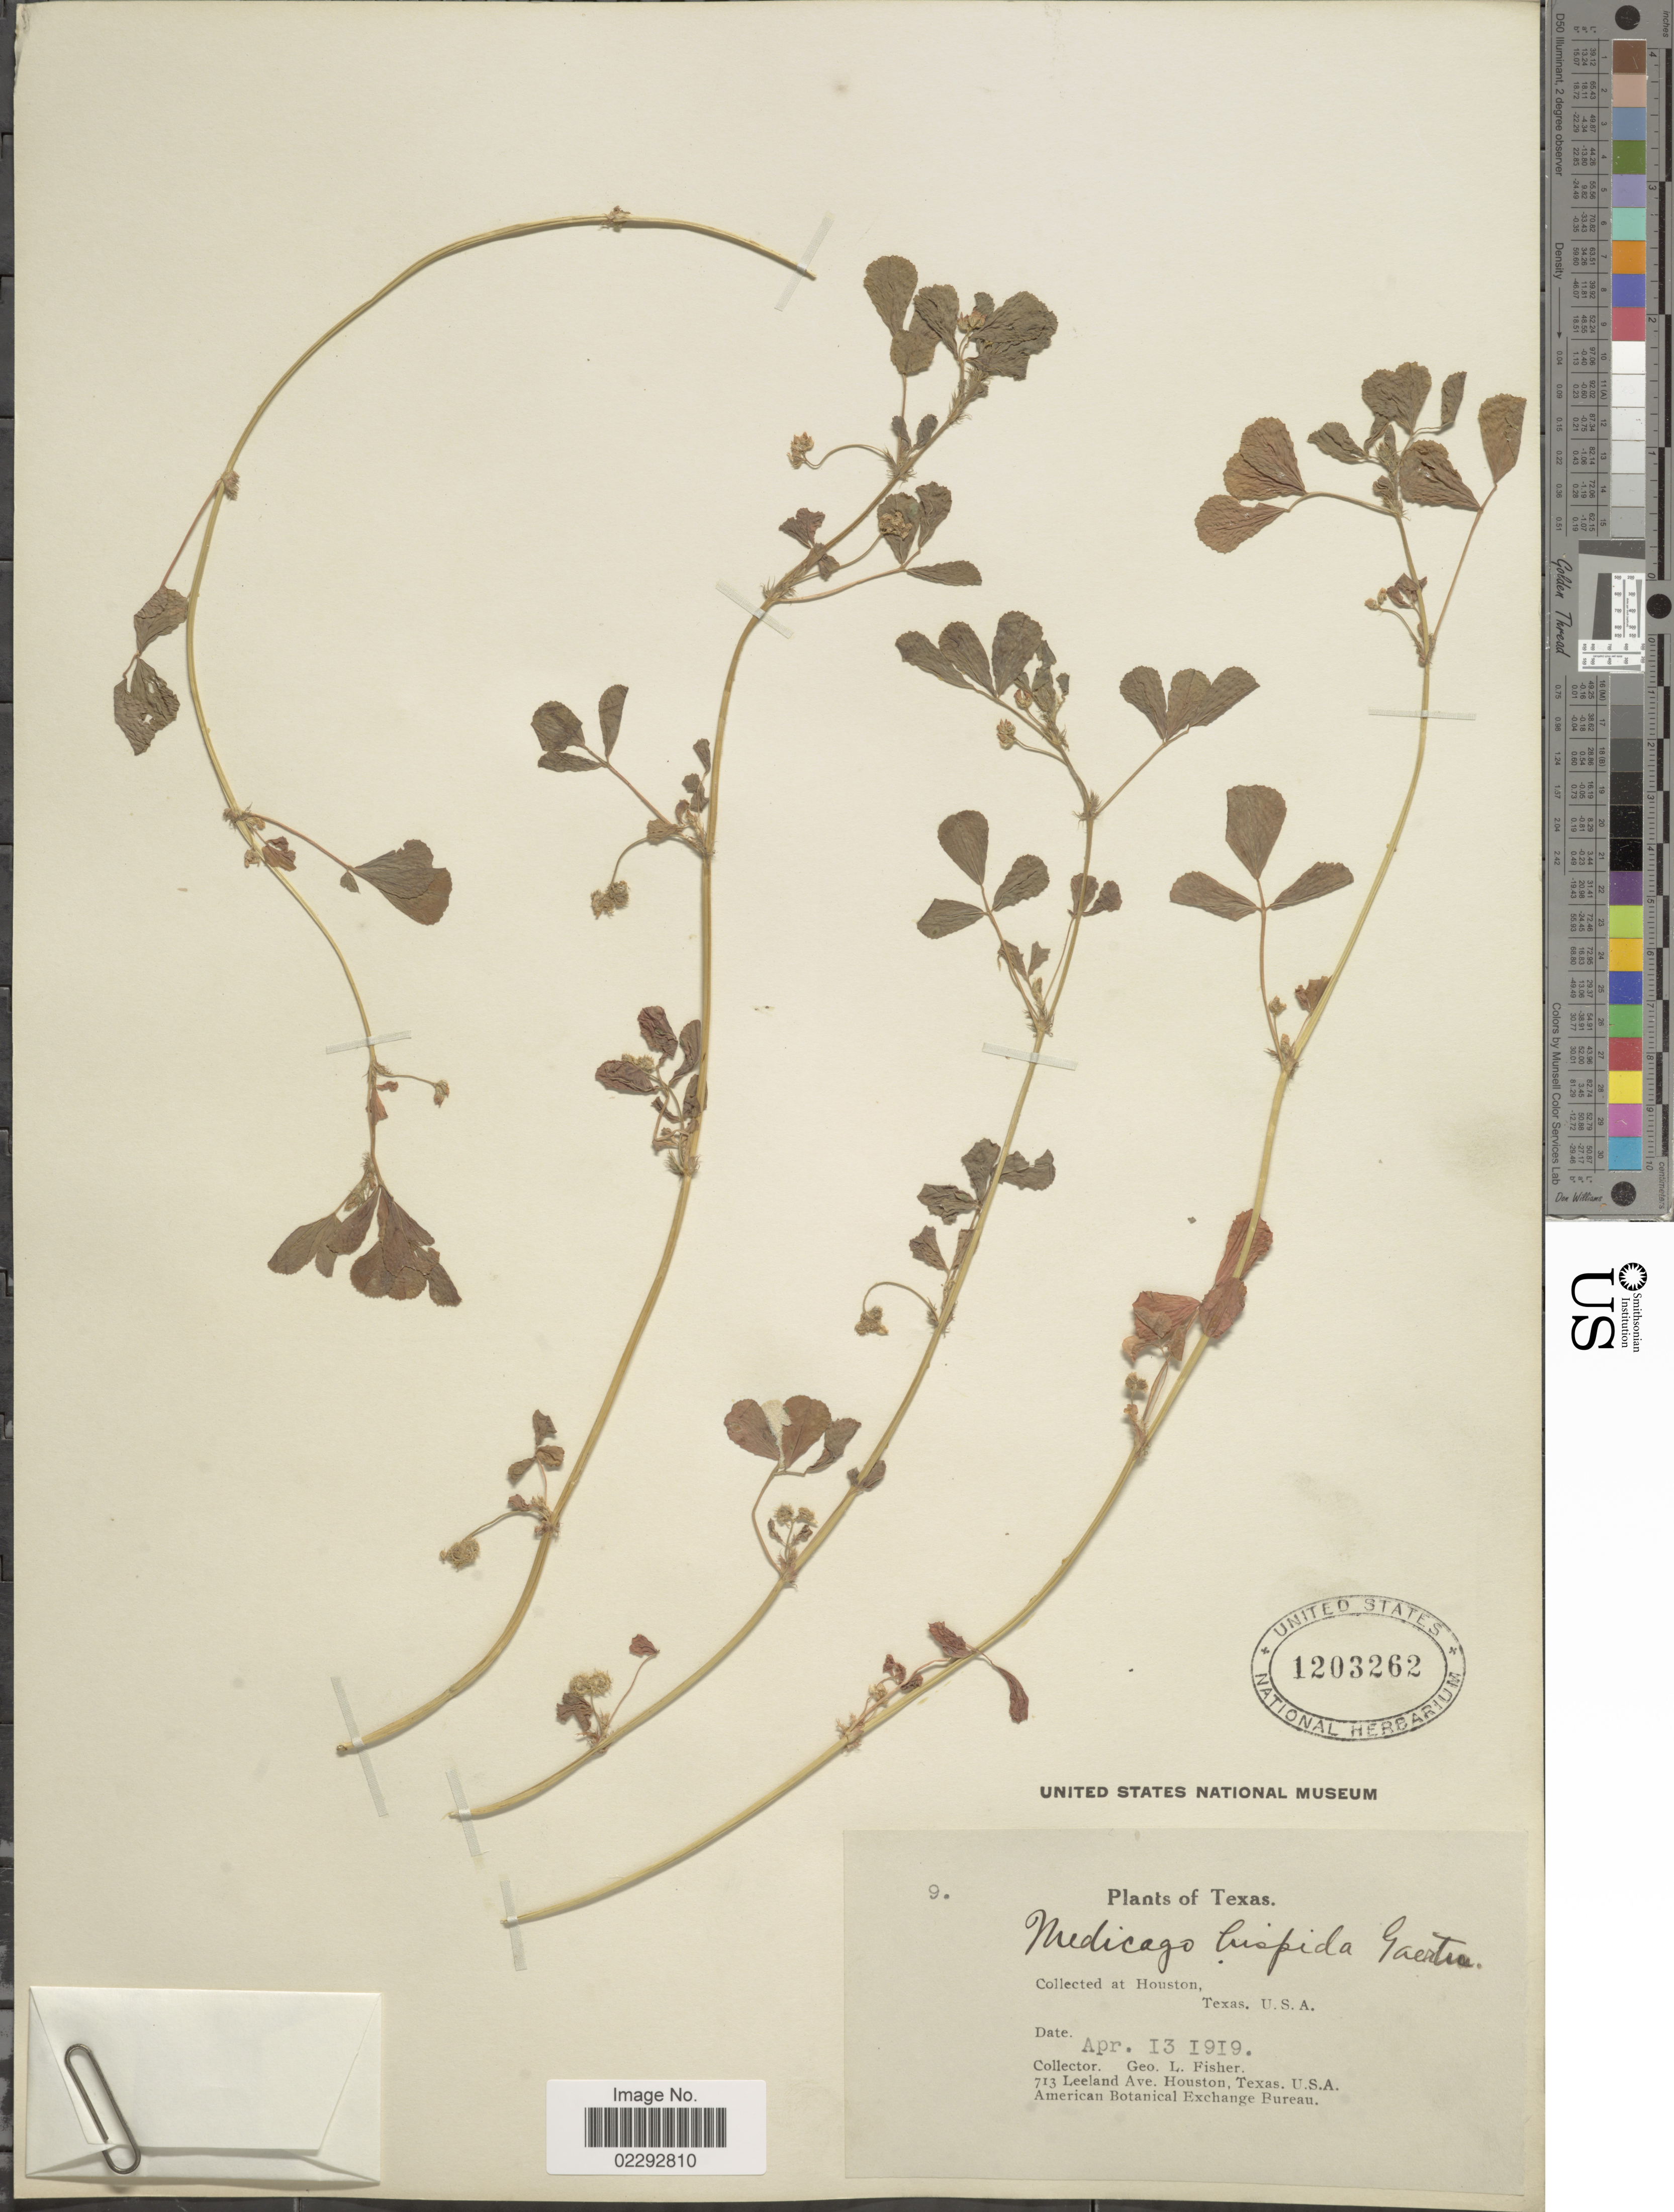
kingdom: Plantae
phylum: Tracheophyta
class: Magnoliopsida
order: Fabales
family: Fabaceae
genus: Medicago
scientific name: Medicago hispida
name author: Gaertn.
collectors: G. L. Fisher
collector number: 9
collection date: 1919-04-13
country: United States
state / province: Texas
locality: Houston, Texas, U.S.A.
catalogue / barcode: US 1203262